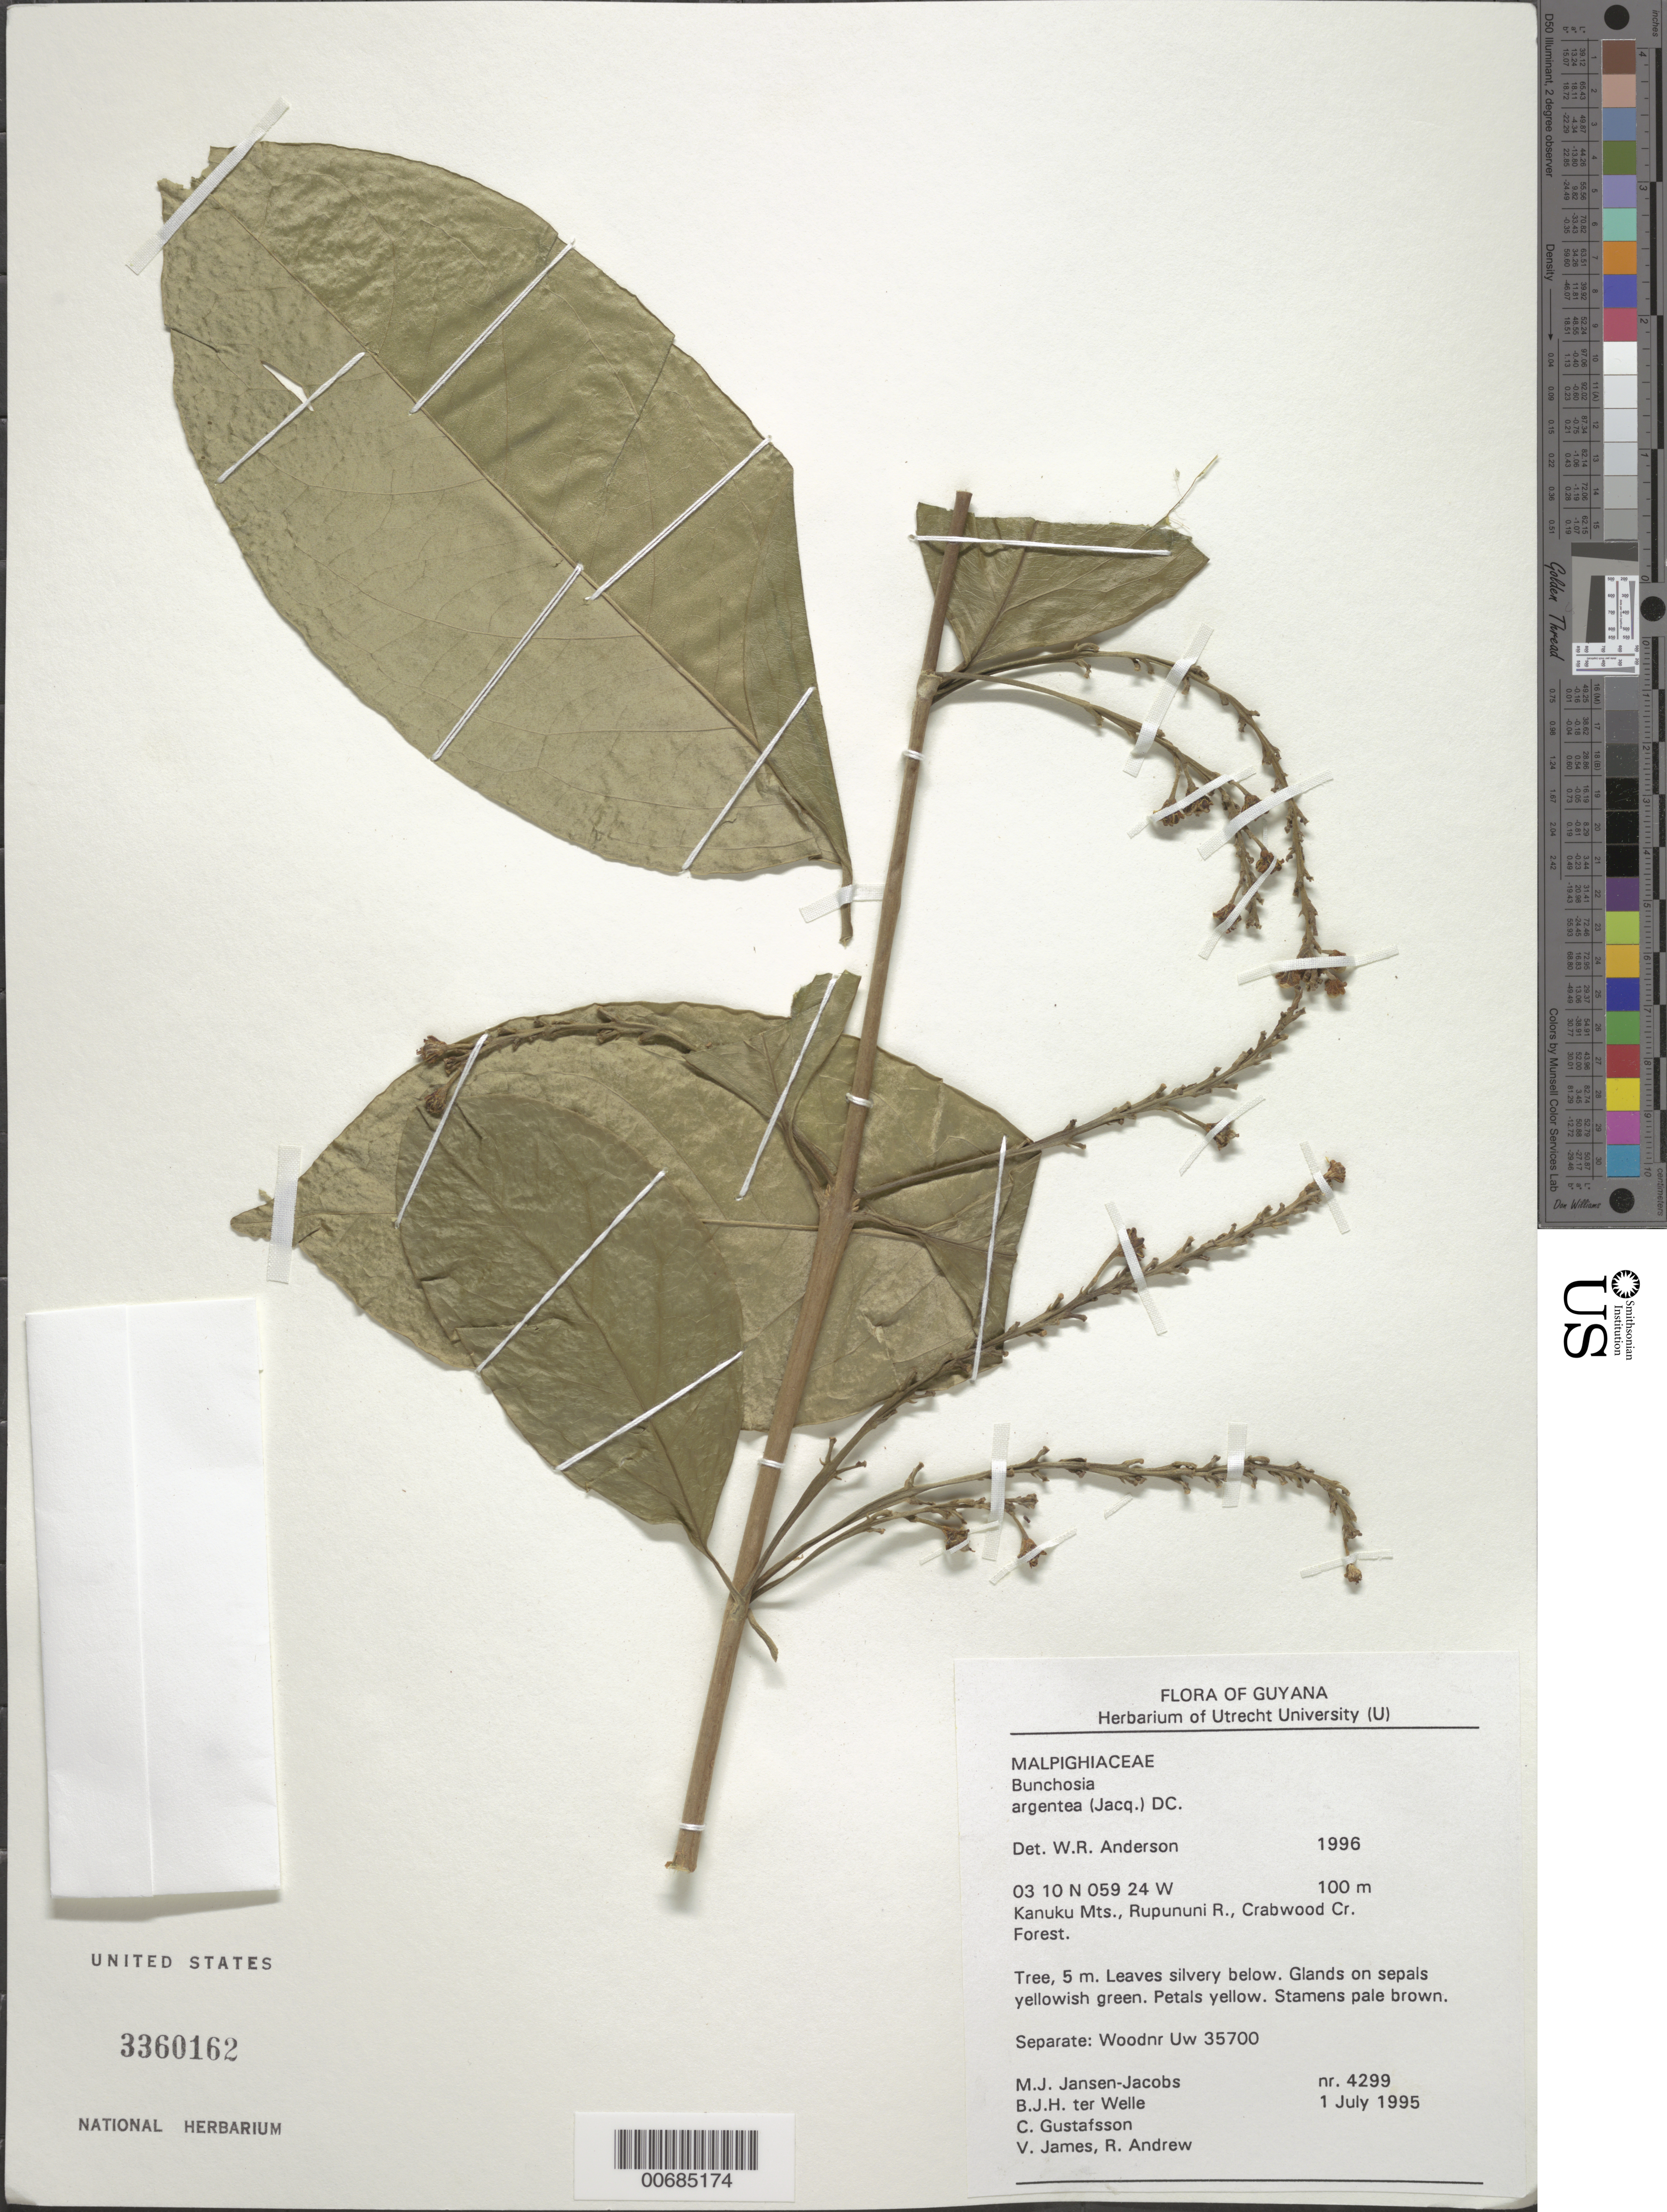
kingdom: Plantae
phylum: Tracheophyta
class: Magnoliopsida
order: Malpighiales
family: Malpighiaceae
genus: Bunchosia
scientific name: Bunchosia argentea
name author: (Jacq.) DC.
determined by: Anderson, W. R., (MICH), University of Michigan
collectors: M. J. Jansen-Jacobs, B. Welle, C. G. Gustafsson, V. James & R. Andrew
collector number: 4299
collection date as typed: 1-Jul-95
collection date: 1995-07-01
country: Guyana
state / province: U. Takutu-U. Essequibo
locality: Crabwood Creek, Rupununi River, Kanuku Mts.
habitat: Forest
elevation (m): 100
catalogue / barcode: US 3360162